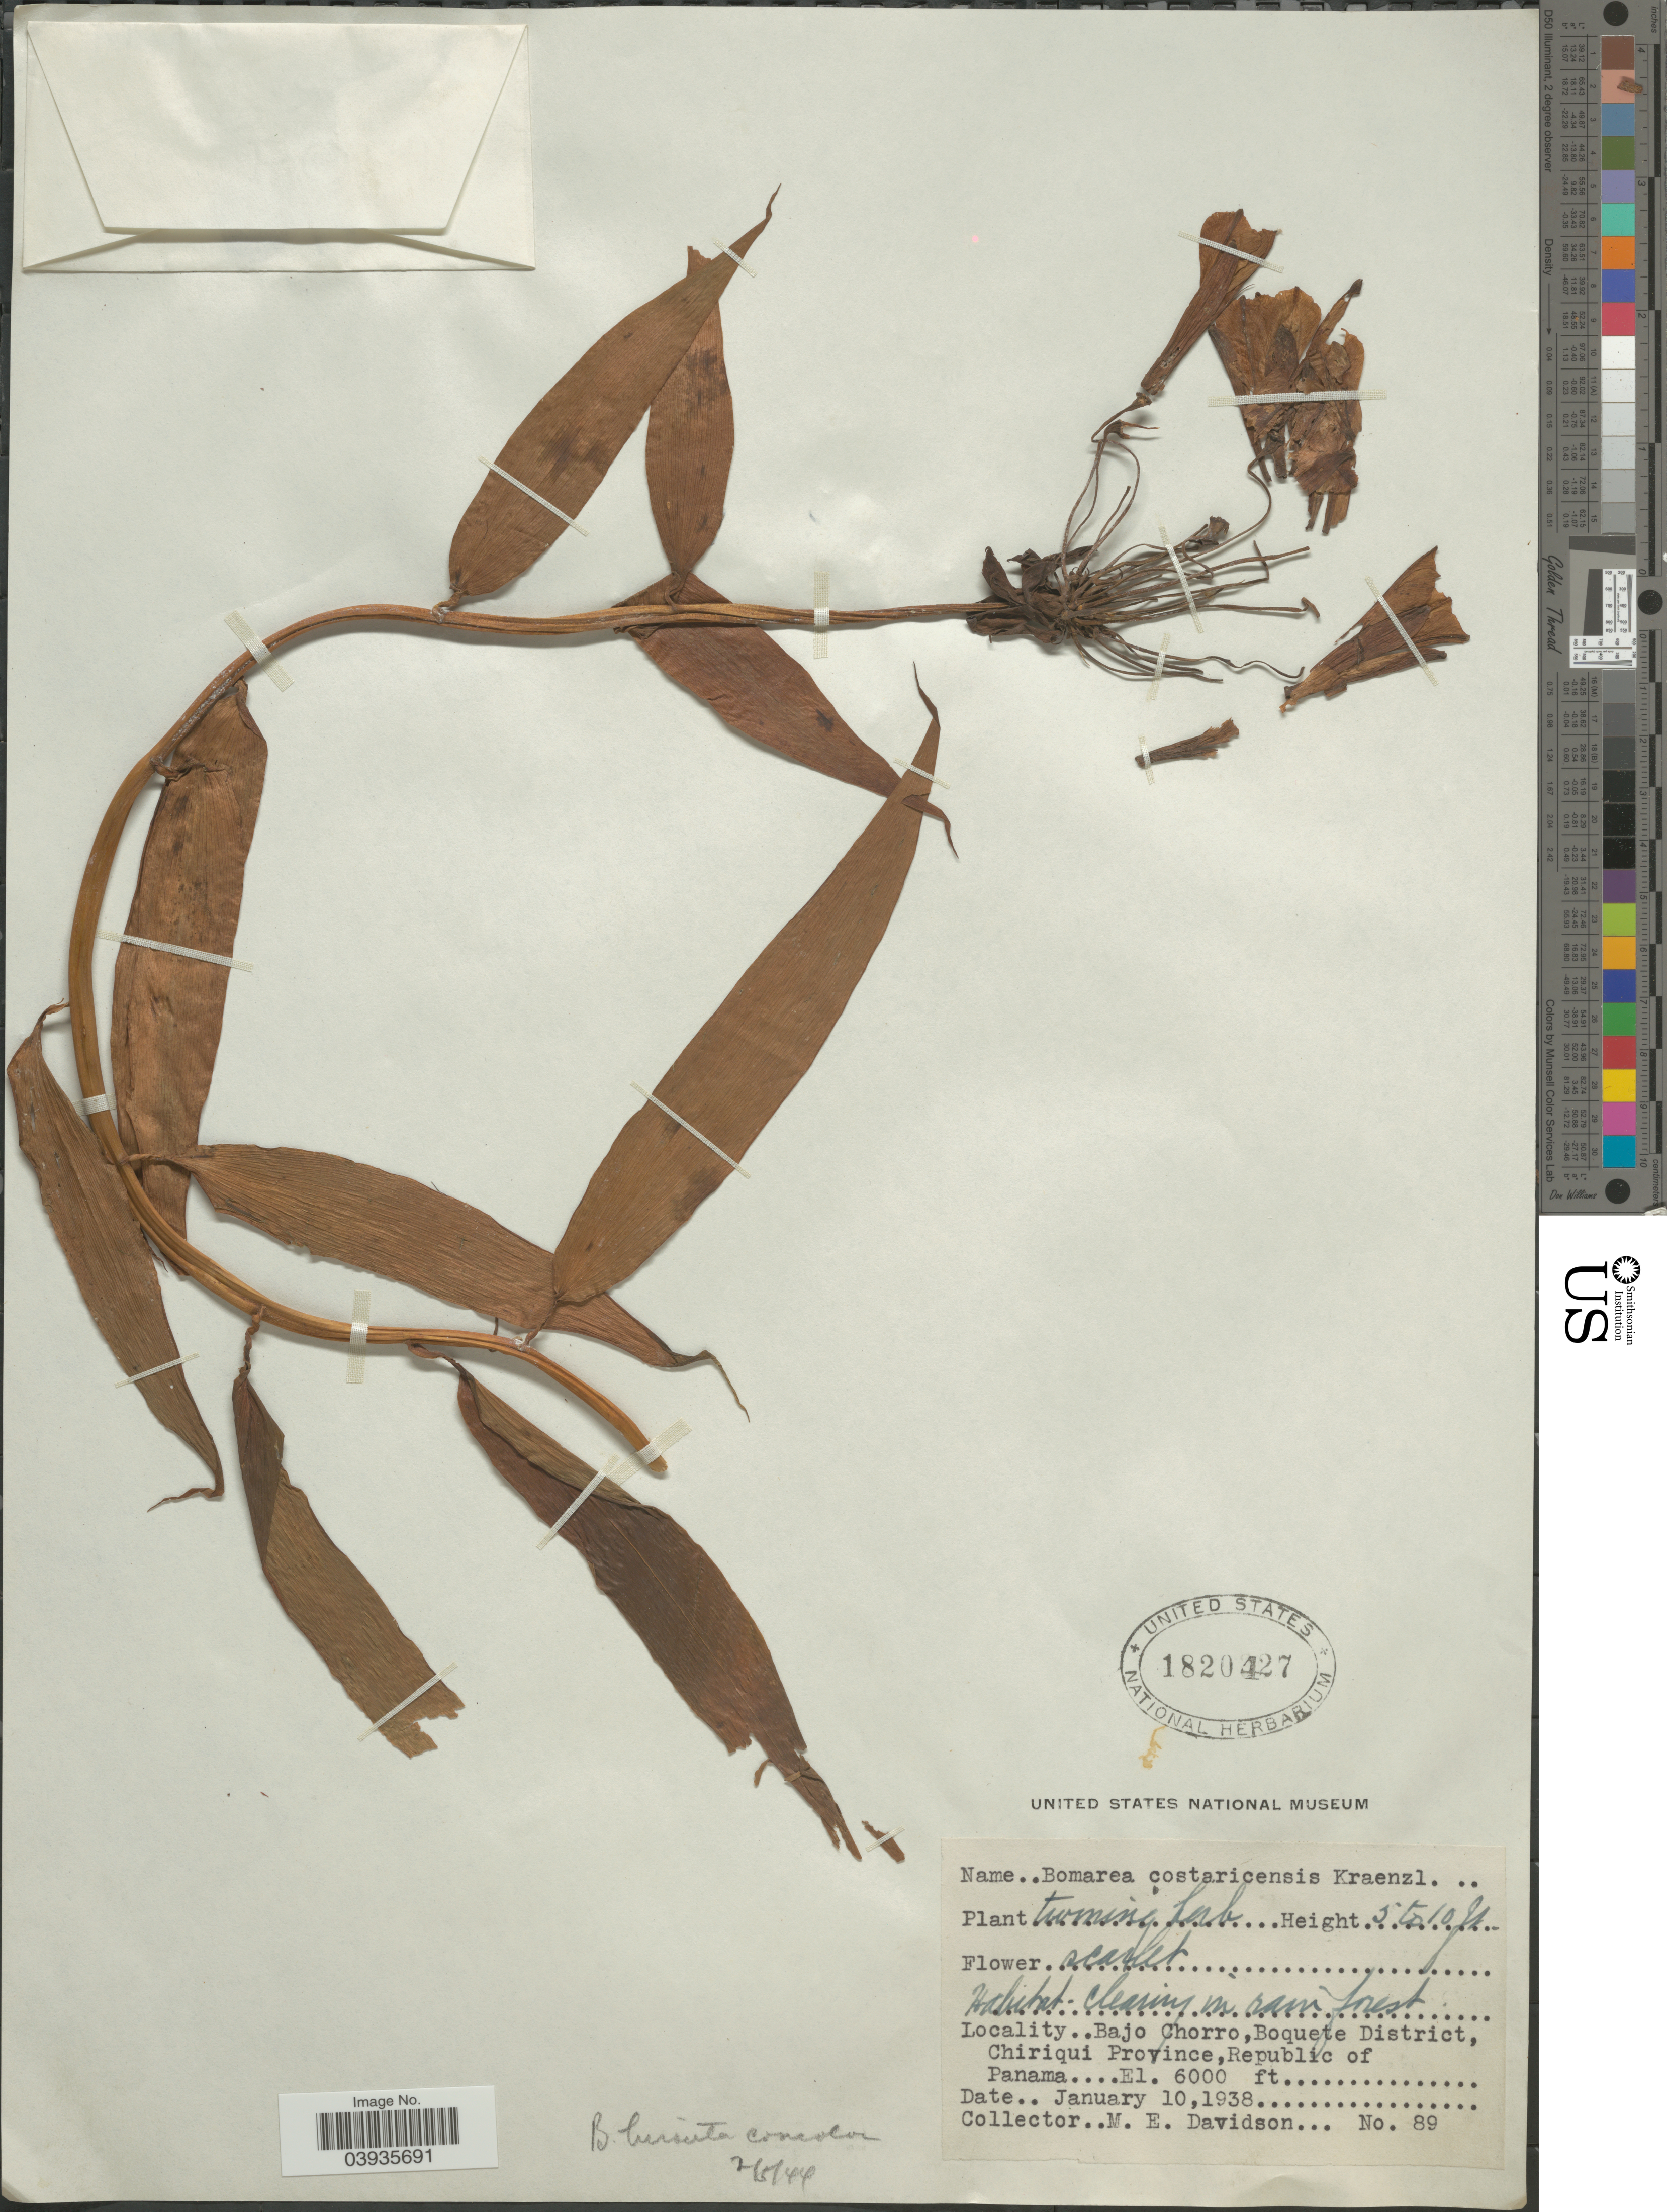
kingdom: Plantae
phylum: Tracheophyta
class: Liliopsida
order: Liliales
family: Alstroemeriaceae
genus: Bomarea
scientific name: Bomarea hirsuta var. concolor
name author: (Cufod.) Killip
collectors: M. E. Davidson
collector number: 89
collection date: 1938-01-10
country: Panama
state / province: Chiriqui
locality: Bajo Chorro, Boquete District.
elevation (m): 1829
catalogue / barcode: US 1820427